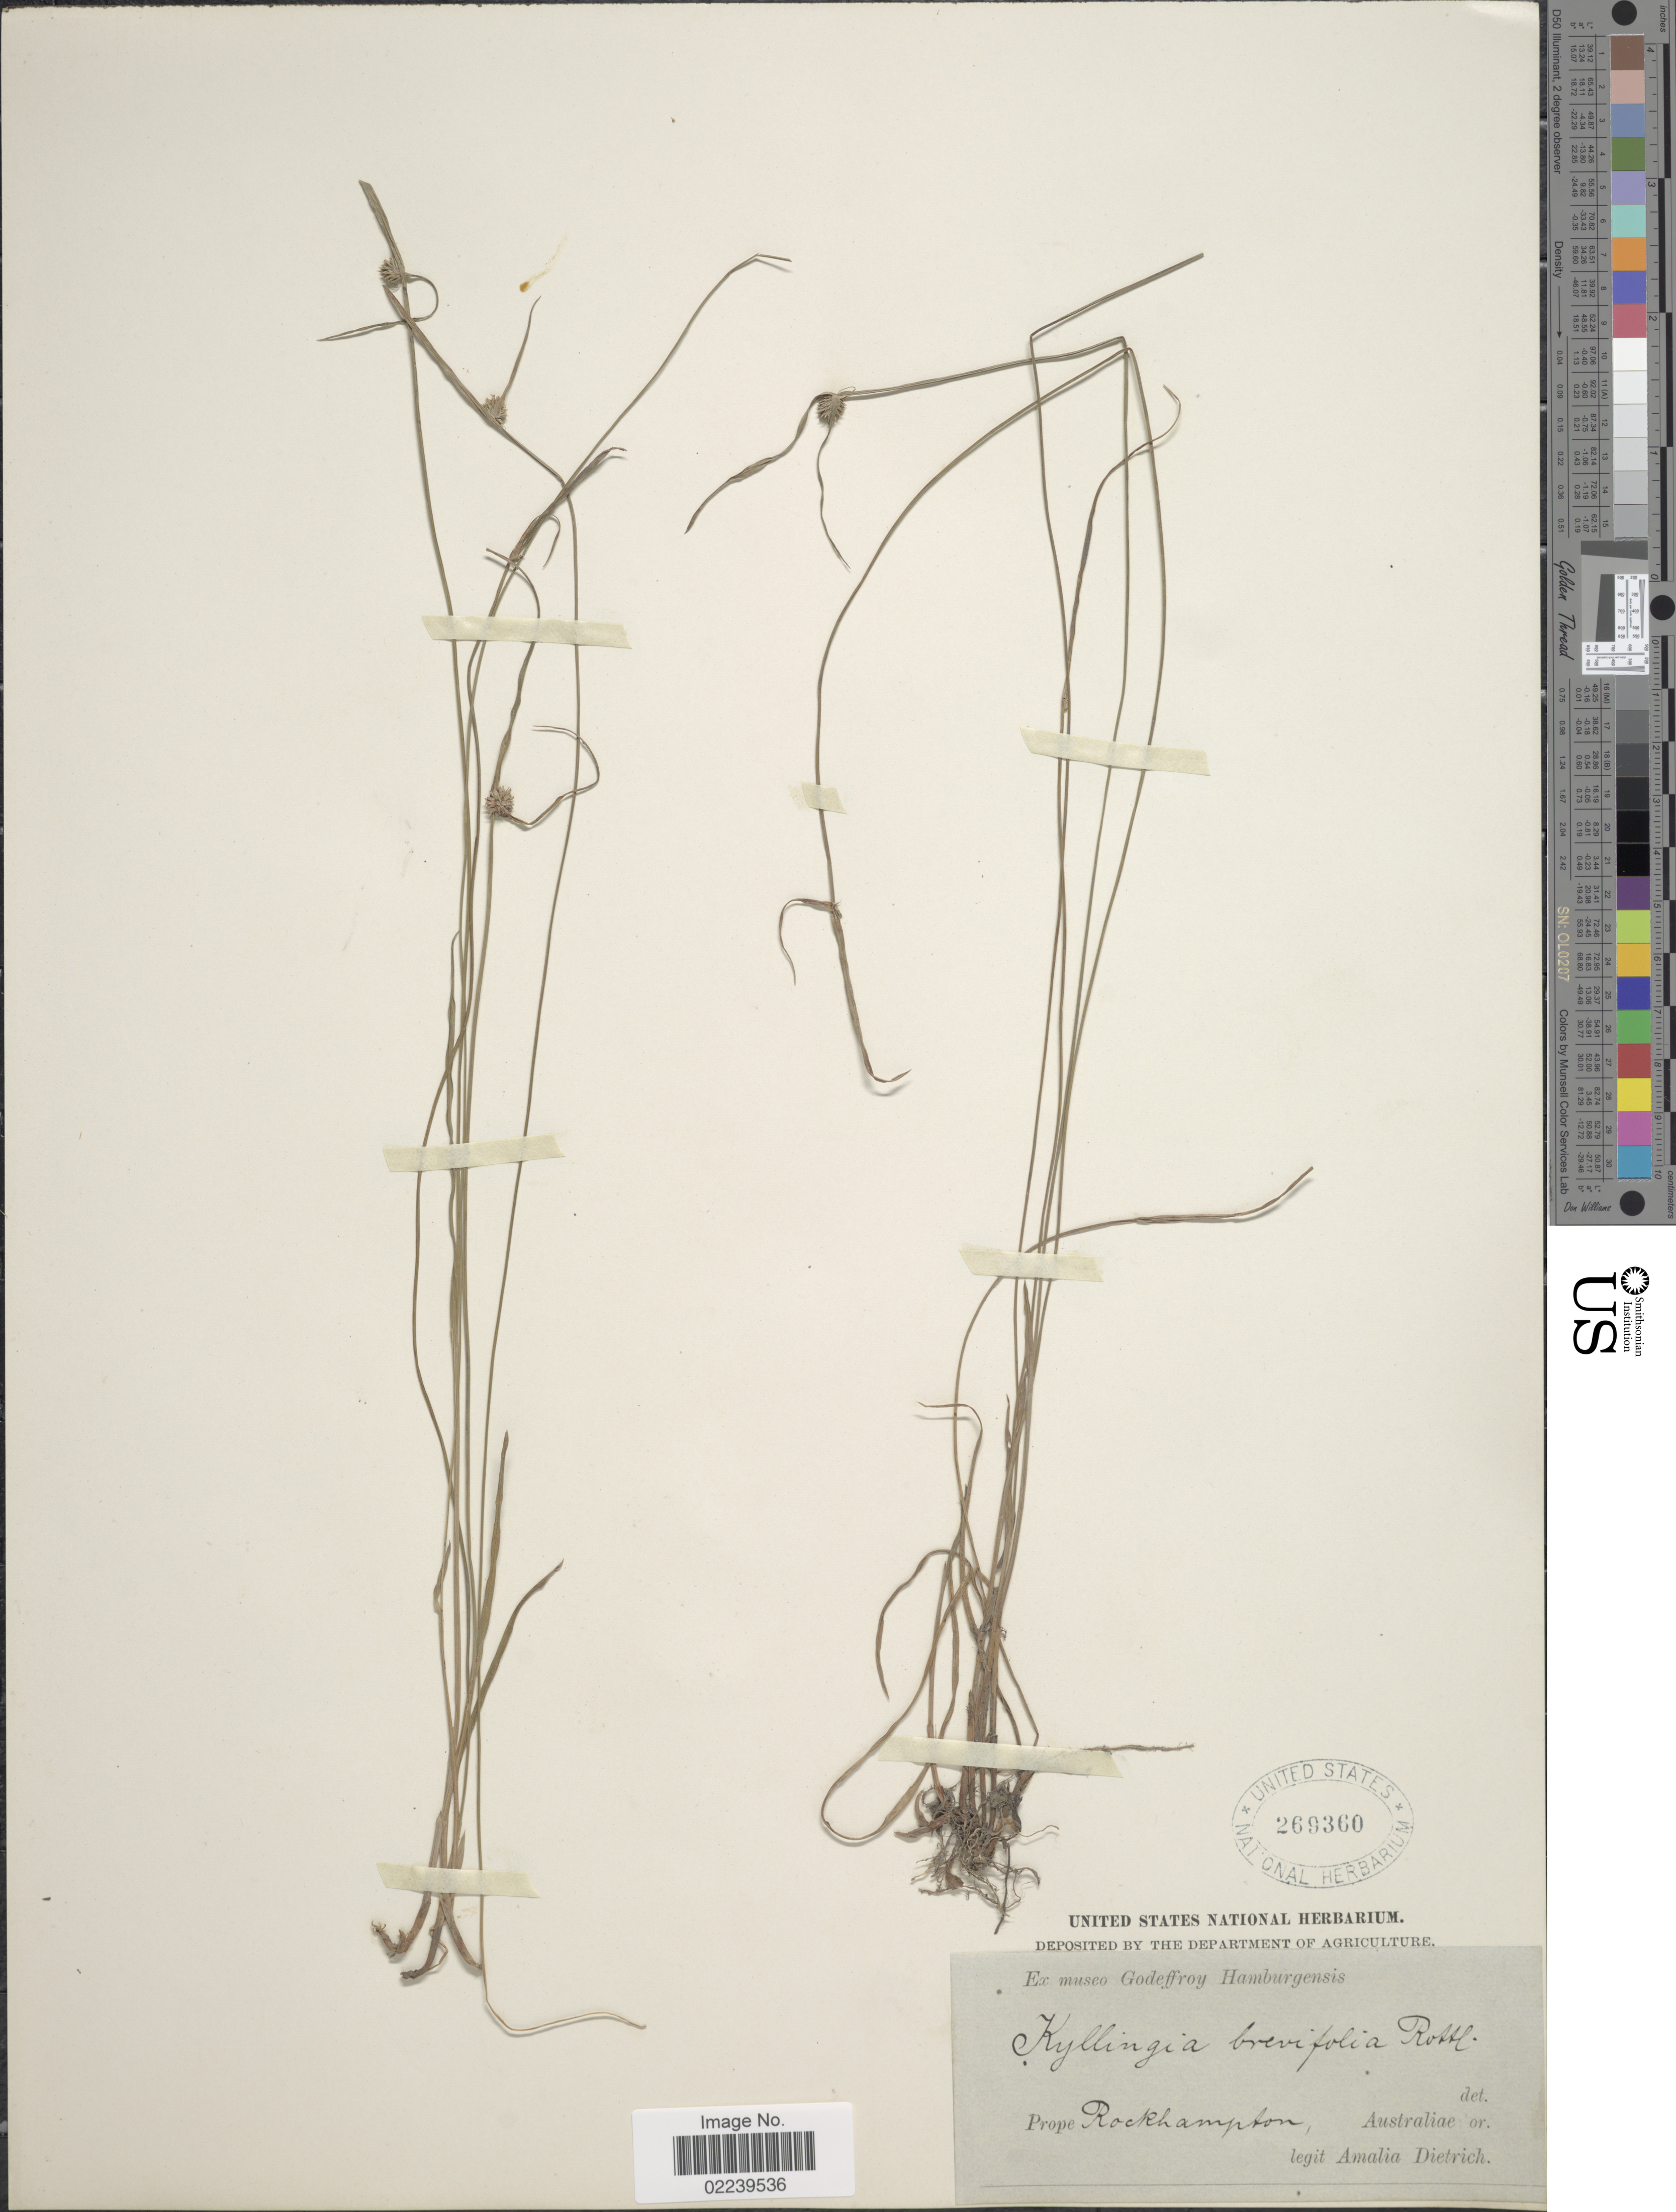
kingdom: Plantae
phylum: Tracheophyta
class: Liliopsida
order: Poales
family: Cyperaceae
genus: Cyperus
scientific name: Cyperus brevifolius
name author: (Rottb.) Hassk.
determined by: Strong, M. T., (US), Smithsonian Institution - National Museum of Natural History (UNITED STATES)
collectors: A. Dietrich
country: Australia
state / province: Queensland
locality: Rockhampton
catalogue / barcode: US 269360